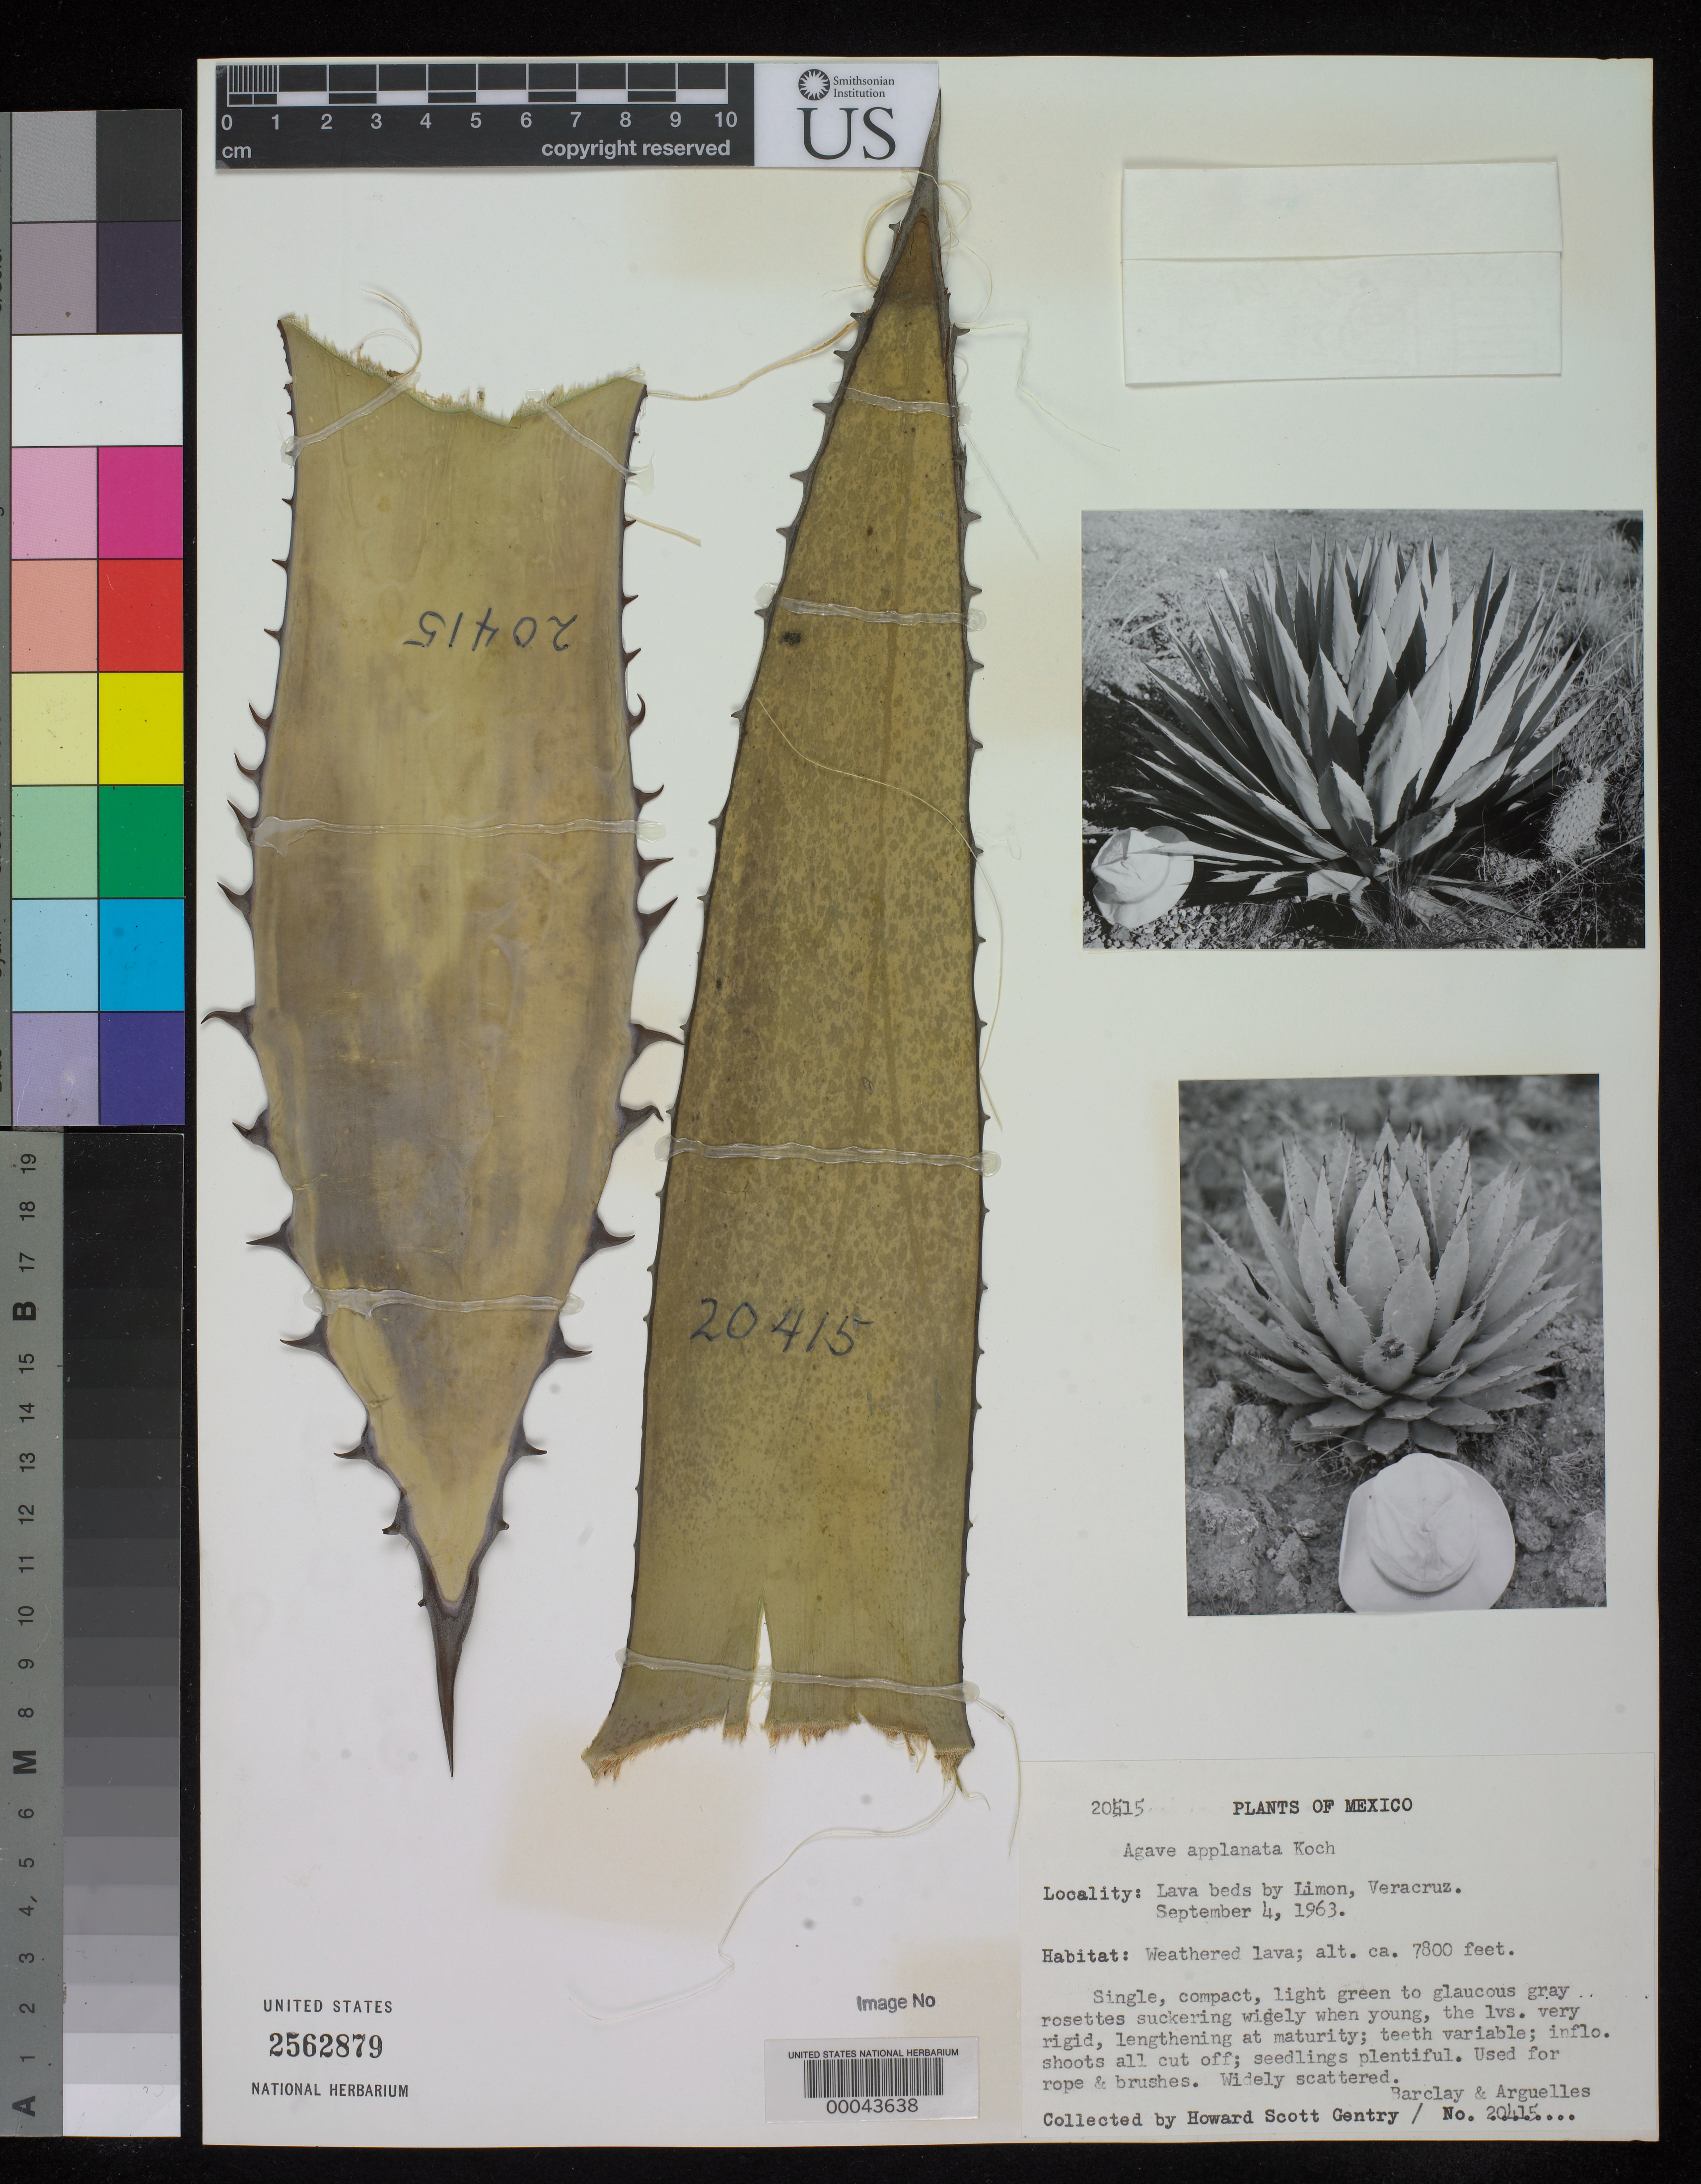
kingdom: Plantae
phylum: Tracheophyta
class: Liliopsida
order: Asparagales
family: Asparagaceae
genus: Agave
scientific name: Agave applanata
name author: Lem. ex Jacobi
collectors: H. S. Gentry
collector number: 20415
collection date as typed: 04 Sep 1963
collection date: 1963-09-04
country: Mexico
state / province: Veracruz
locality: Lava beds by limon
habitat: Weathered lava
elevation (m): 2377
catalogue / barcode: US 2562879